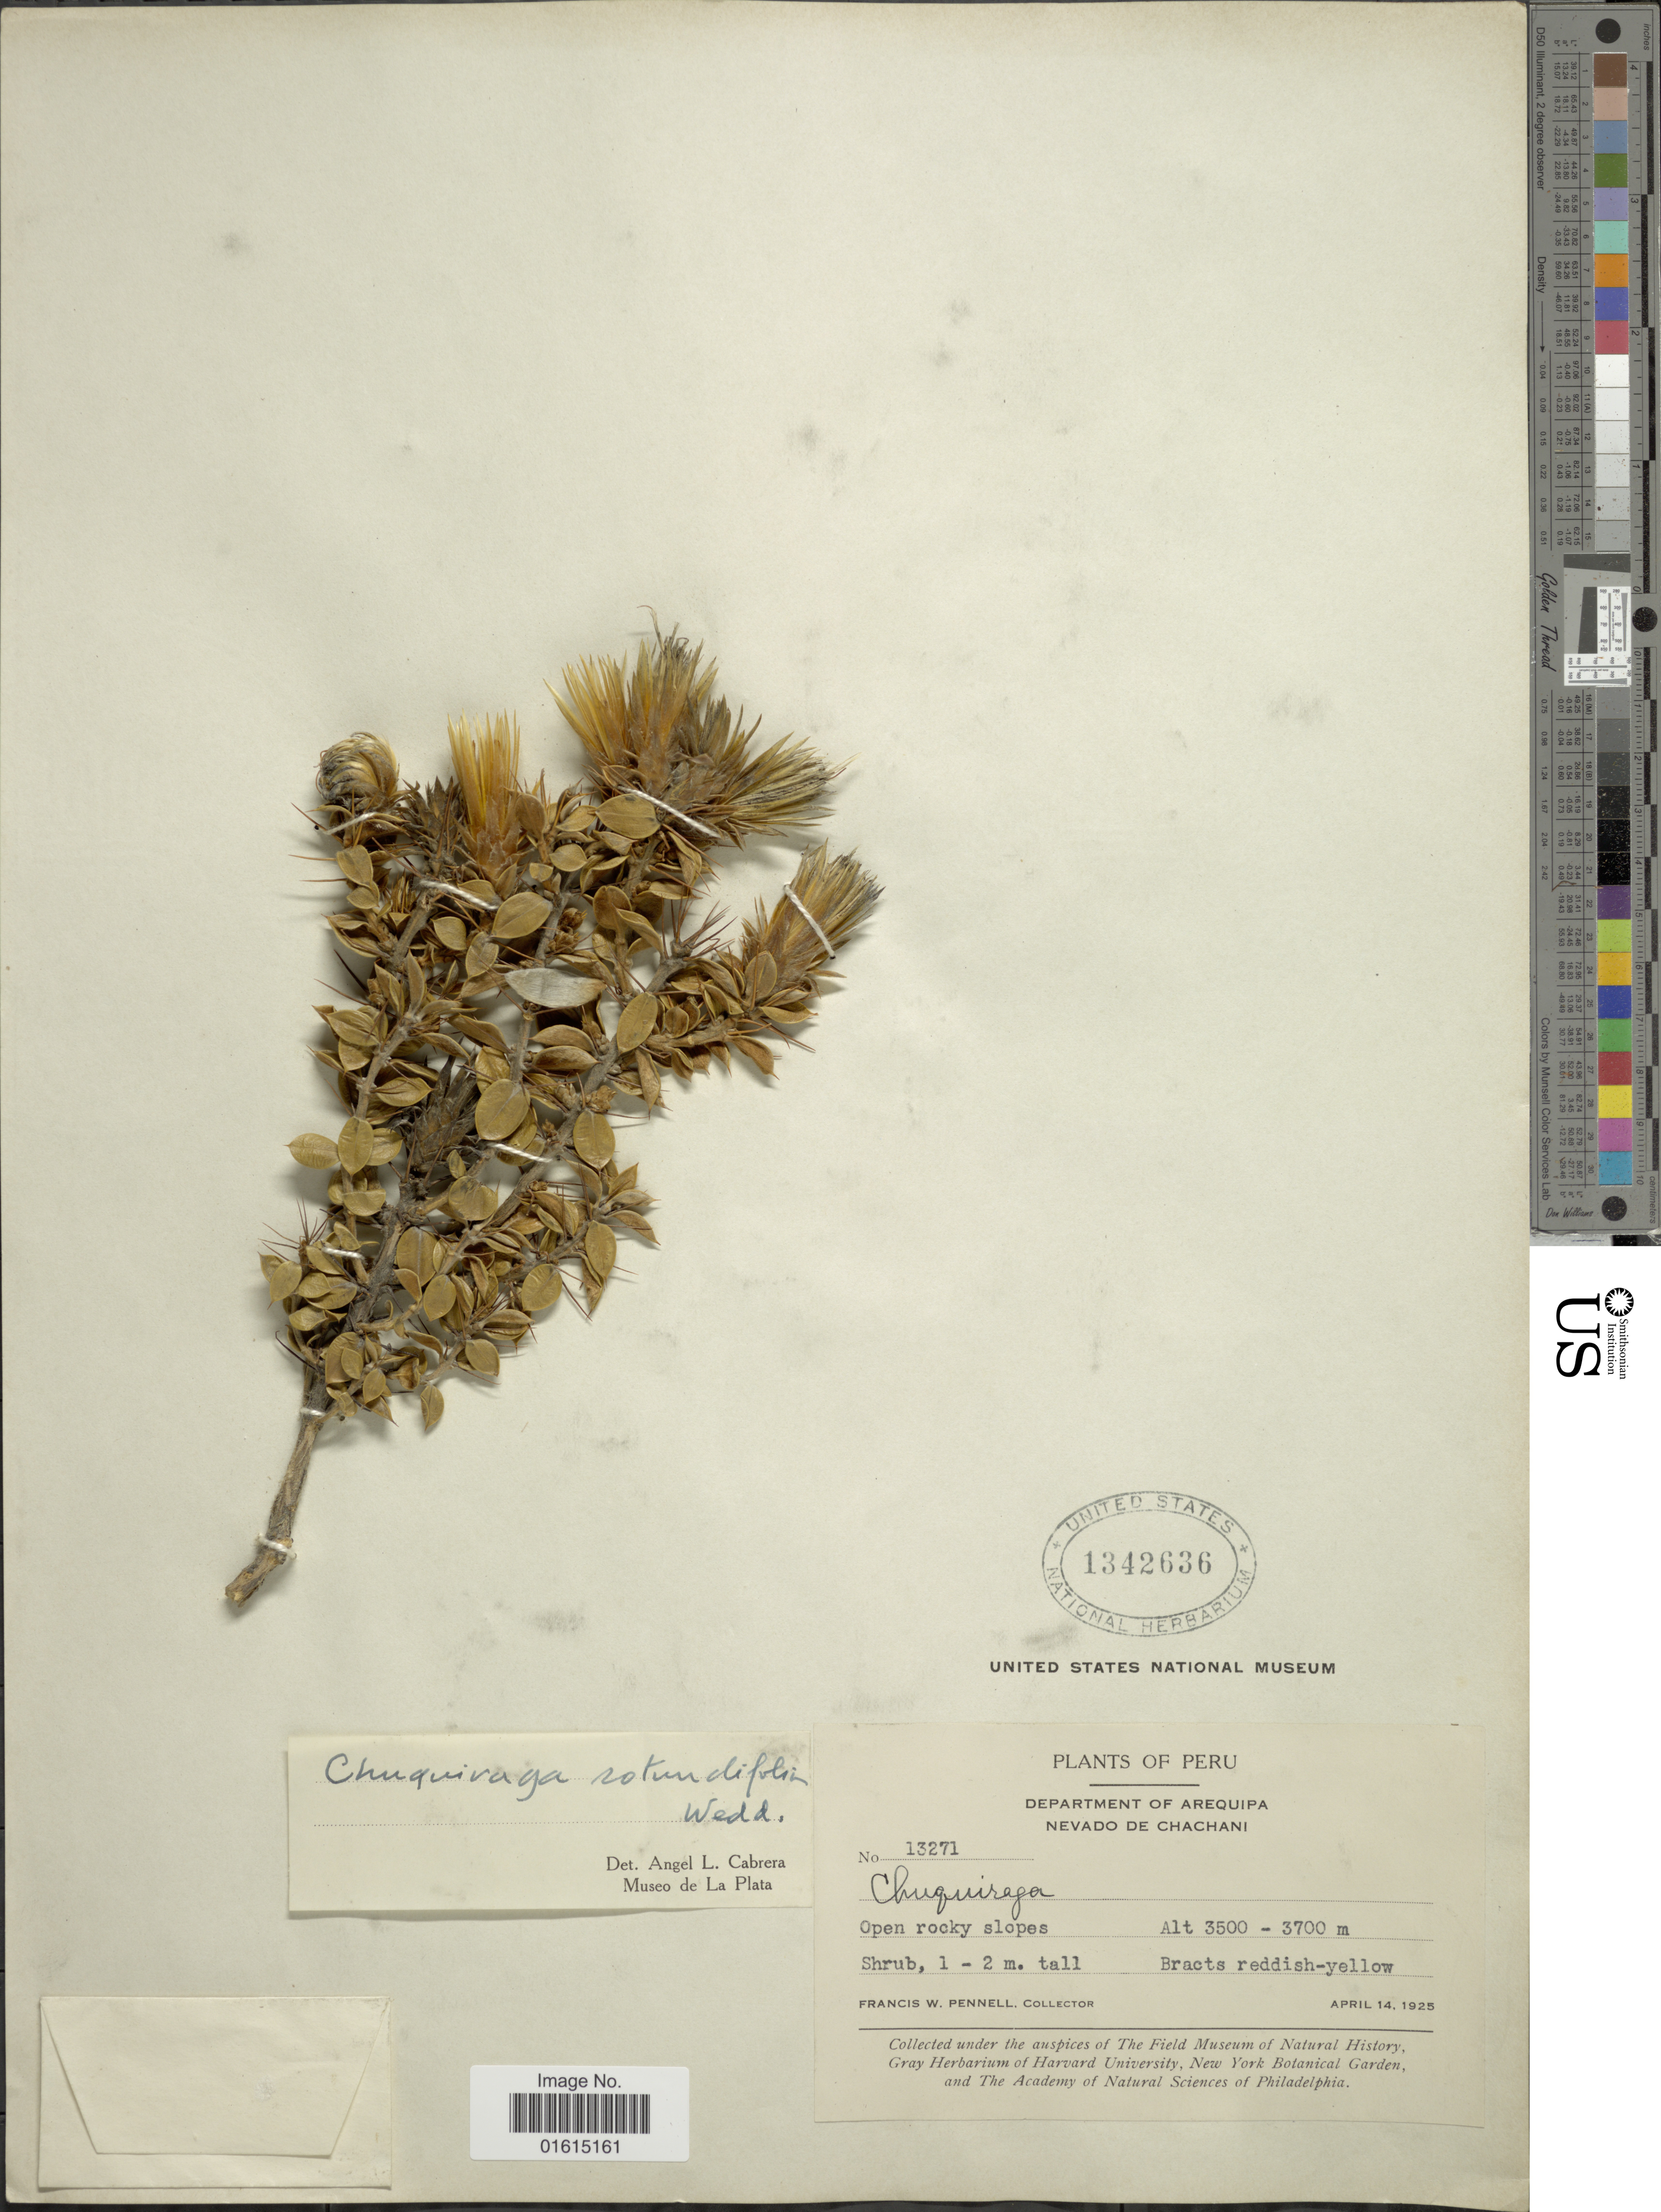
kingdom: Plantae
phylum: Tracheophyta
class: Magnoliopsida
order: Asterales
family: Asteraceae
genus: Chuquiraga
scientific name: Chuquiraga spinosa subsp. rotundifolia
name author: (Wedd.) C. Ezcurra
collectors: F. W. Pennell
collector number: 13271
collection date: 1925-04-14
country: Peru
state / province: Arequipa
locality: Department of Arequipa, Nevado de Chachani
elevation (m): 3500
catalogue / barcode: US 1342636